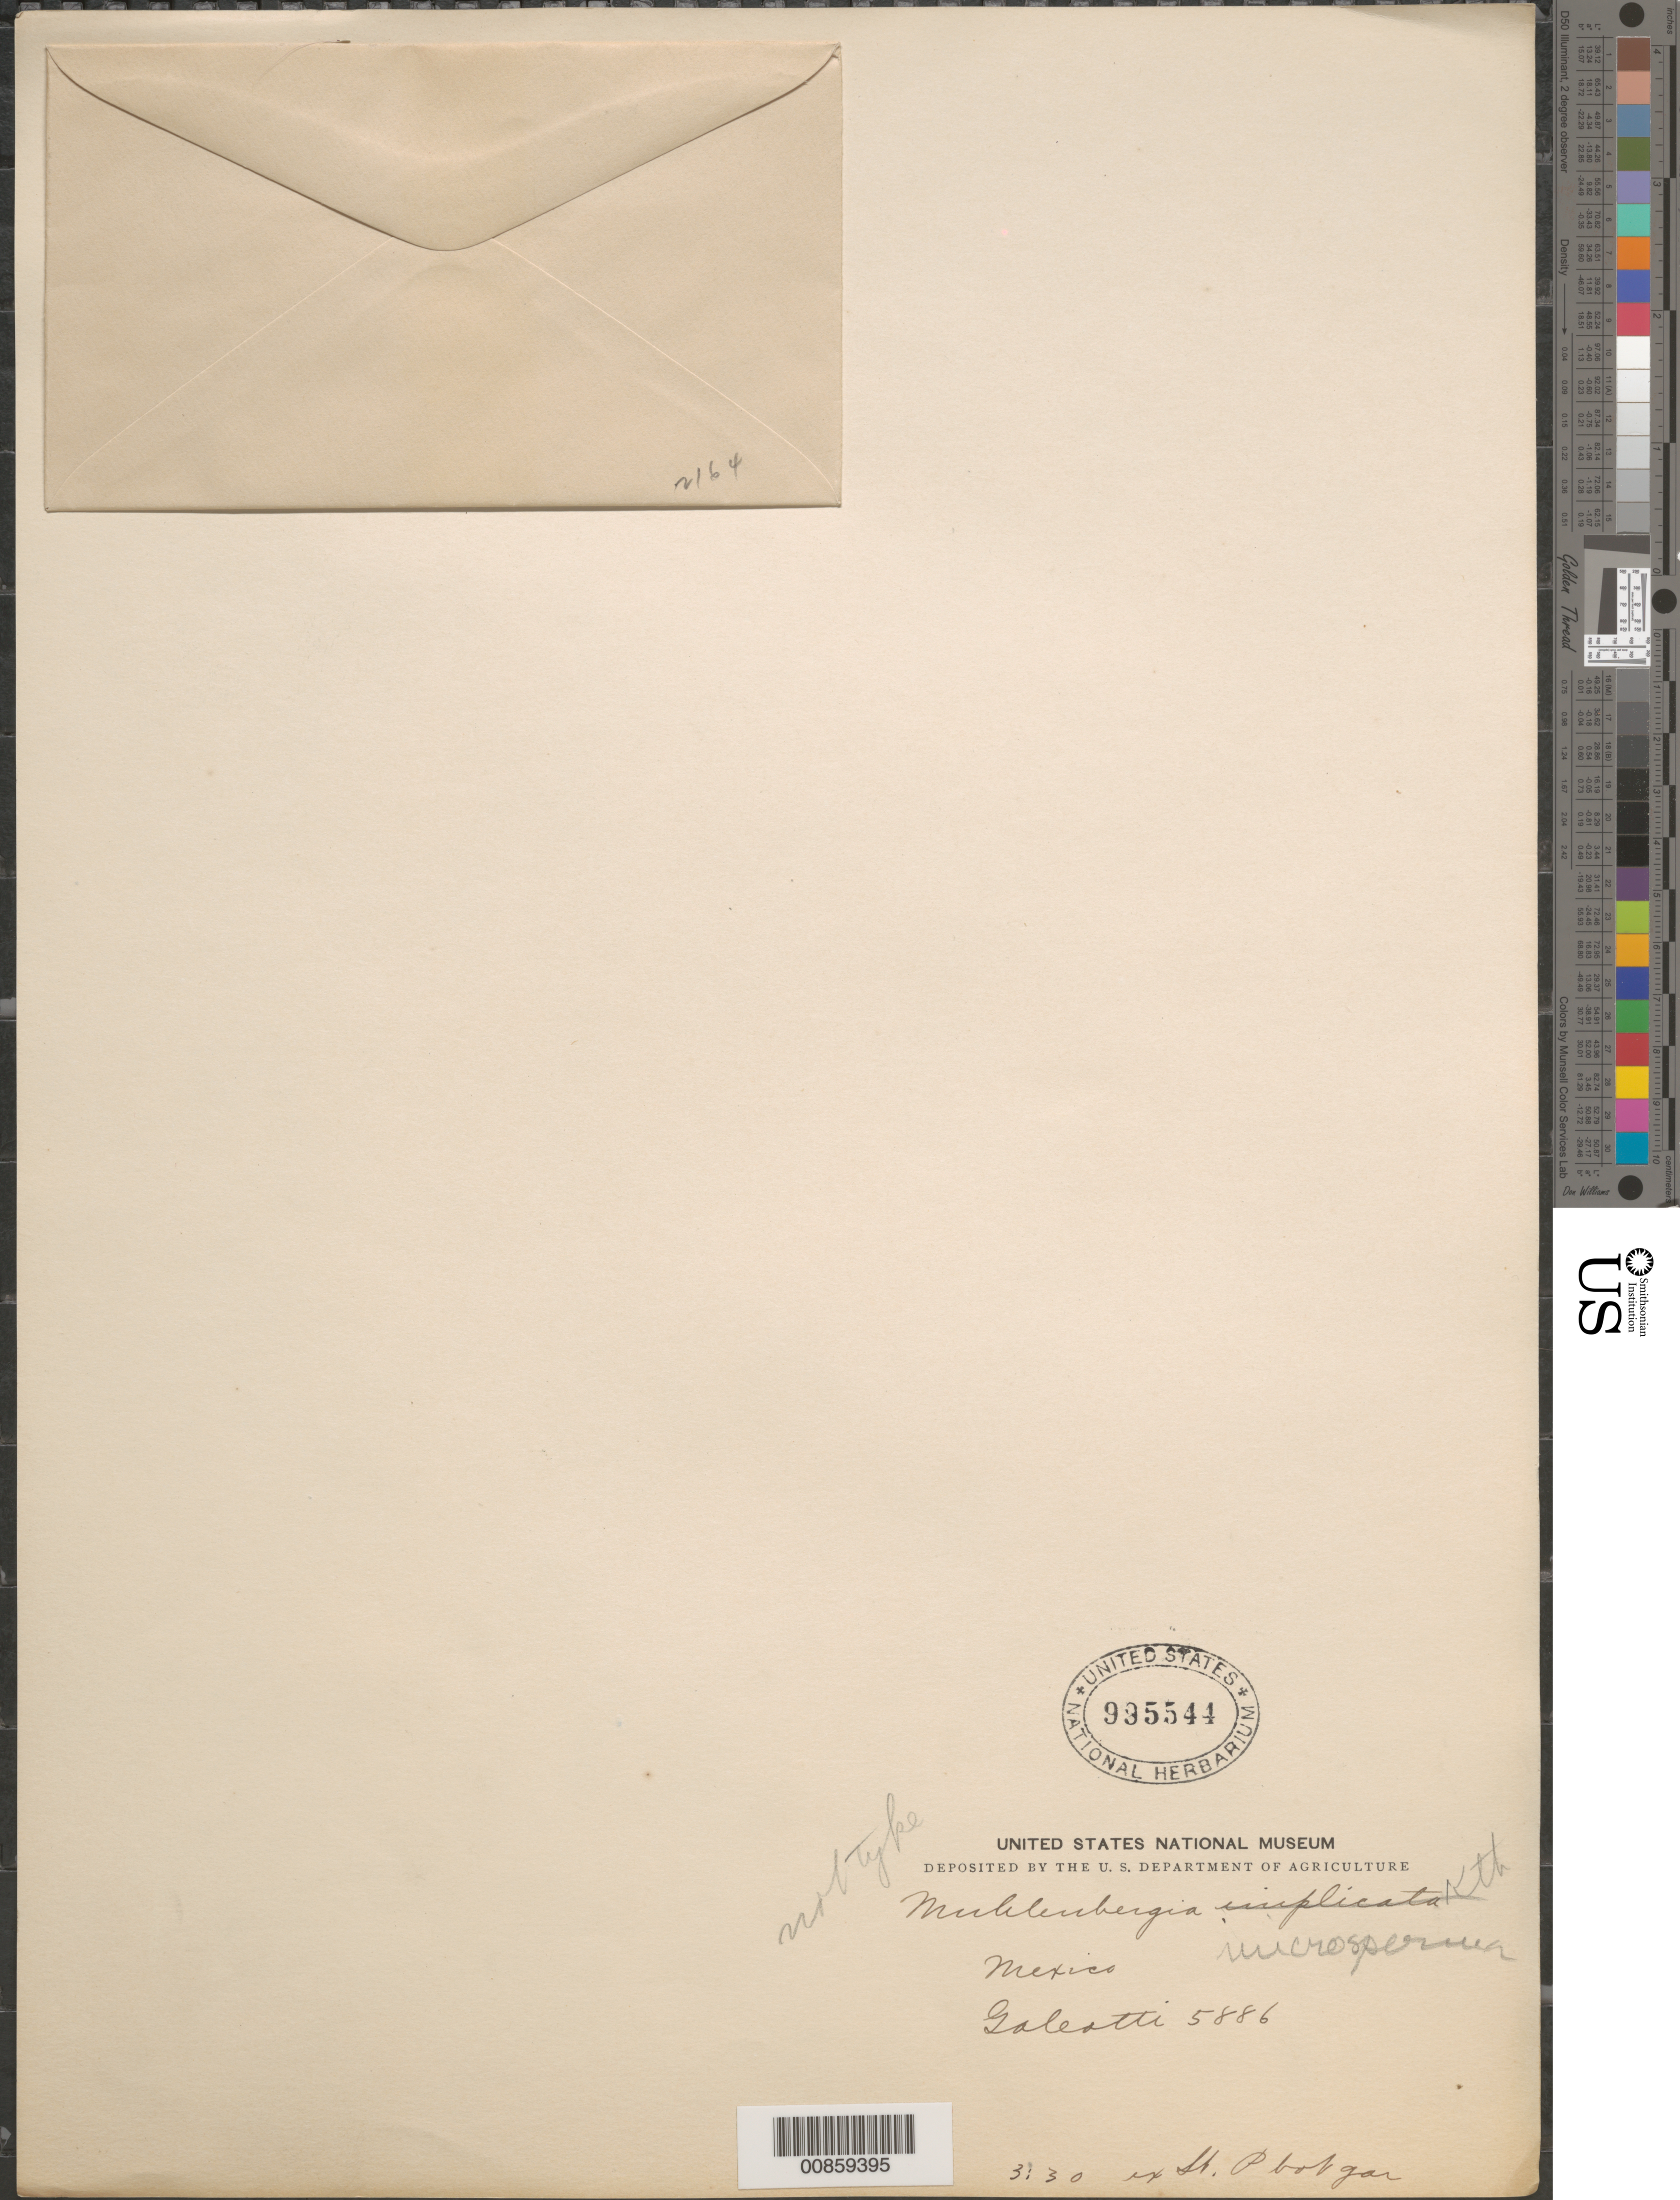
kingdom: Plantae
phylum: Tracheophyta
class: Liliopsida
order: Poales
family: Poaceae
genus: Muhlenbergia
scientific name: Muhlenbergia microsperma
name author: (DC.) Kunth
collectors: H. G. Galeotti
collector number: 5886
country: Mexico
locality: Mexico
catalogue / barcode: US 995544